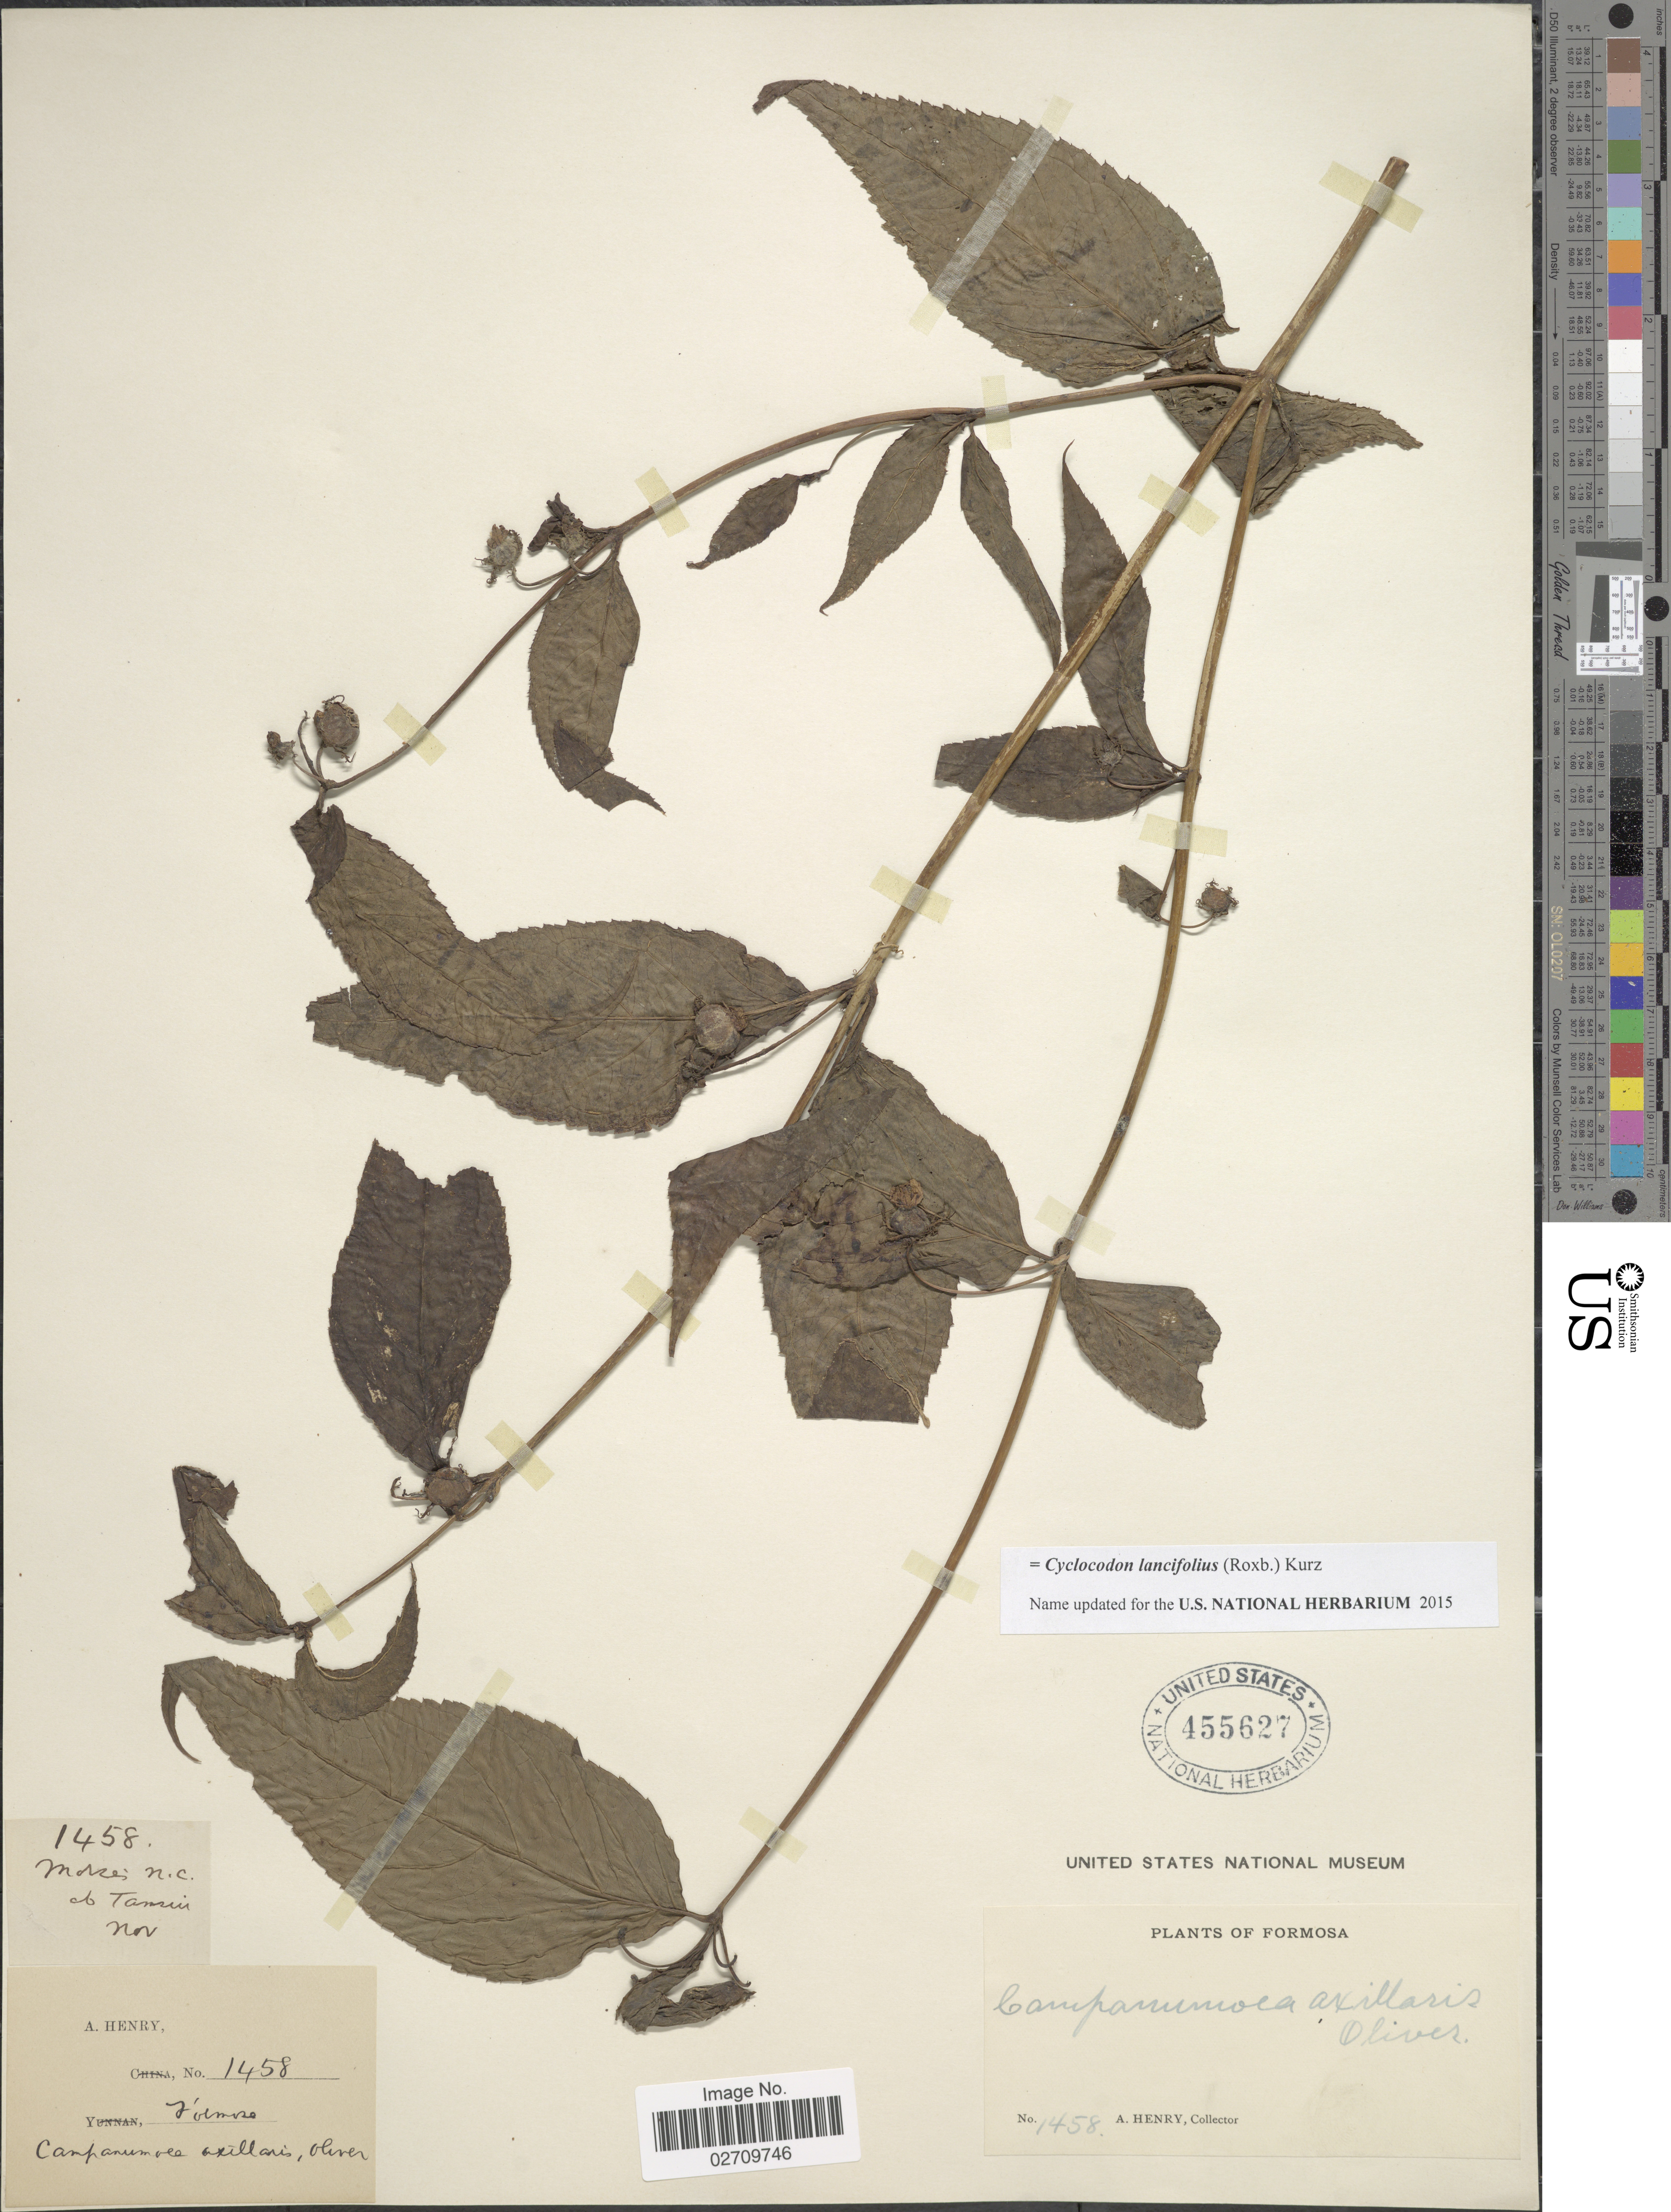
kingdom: Plantae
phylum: Tracheophyta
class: Magnoliopsida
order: Asterales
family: Campanulaceae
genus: Cyclocodon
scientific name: Cyclocodon lancifolius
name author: (Roxb.) Kurz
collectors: A. Henry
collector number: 1458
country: Taiwan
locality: Formosa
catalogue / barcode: US 455627